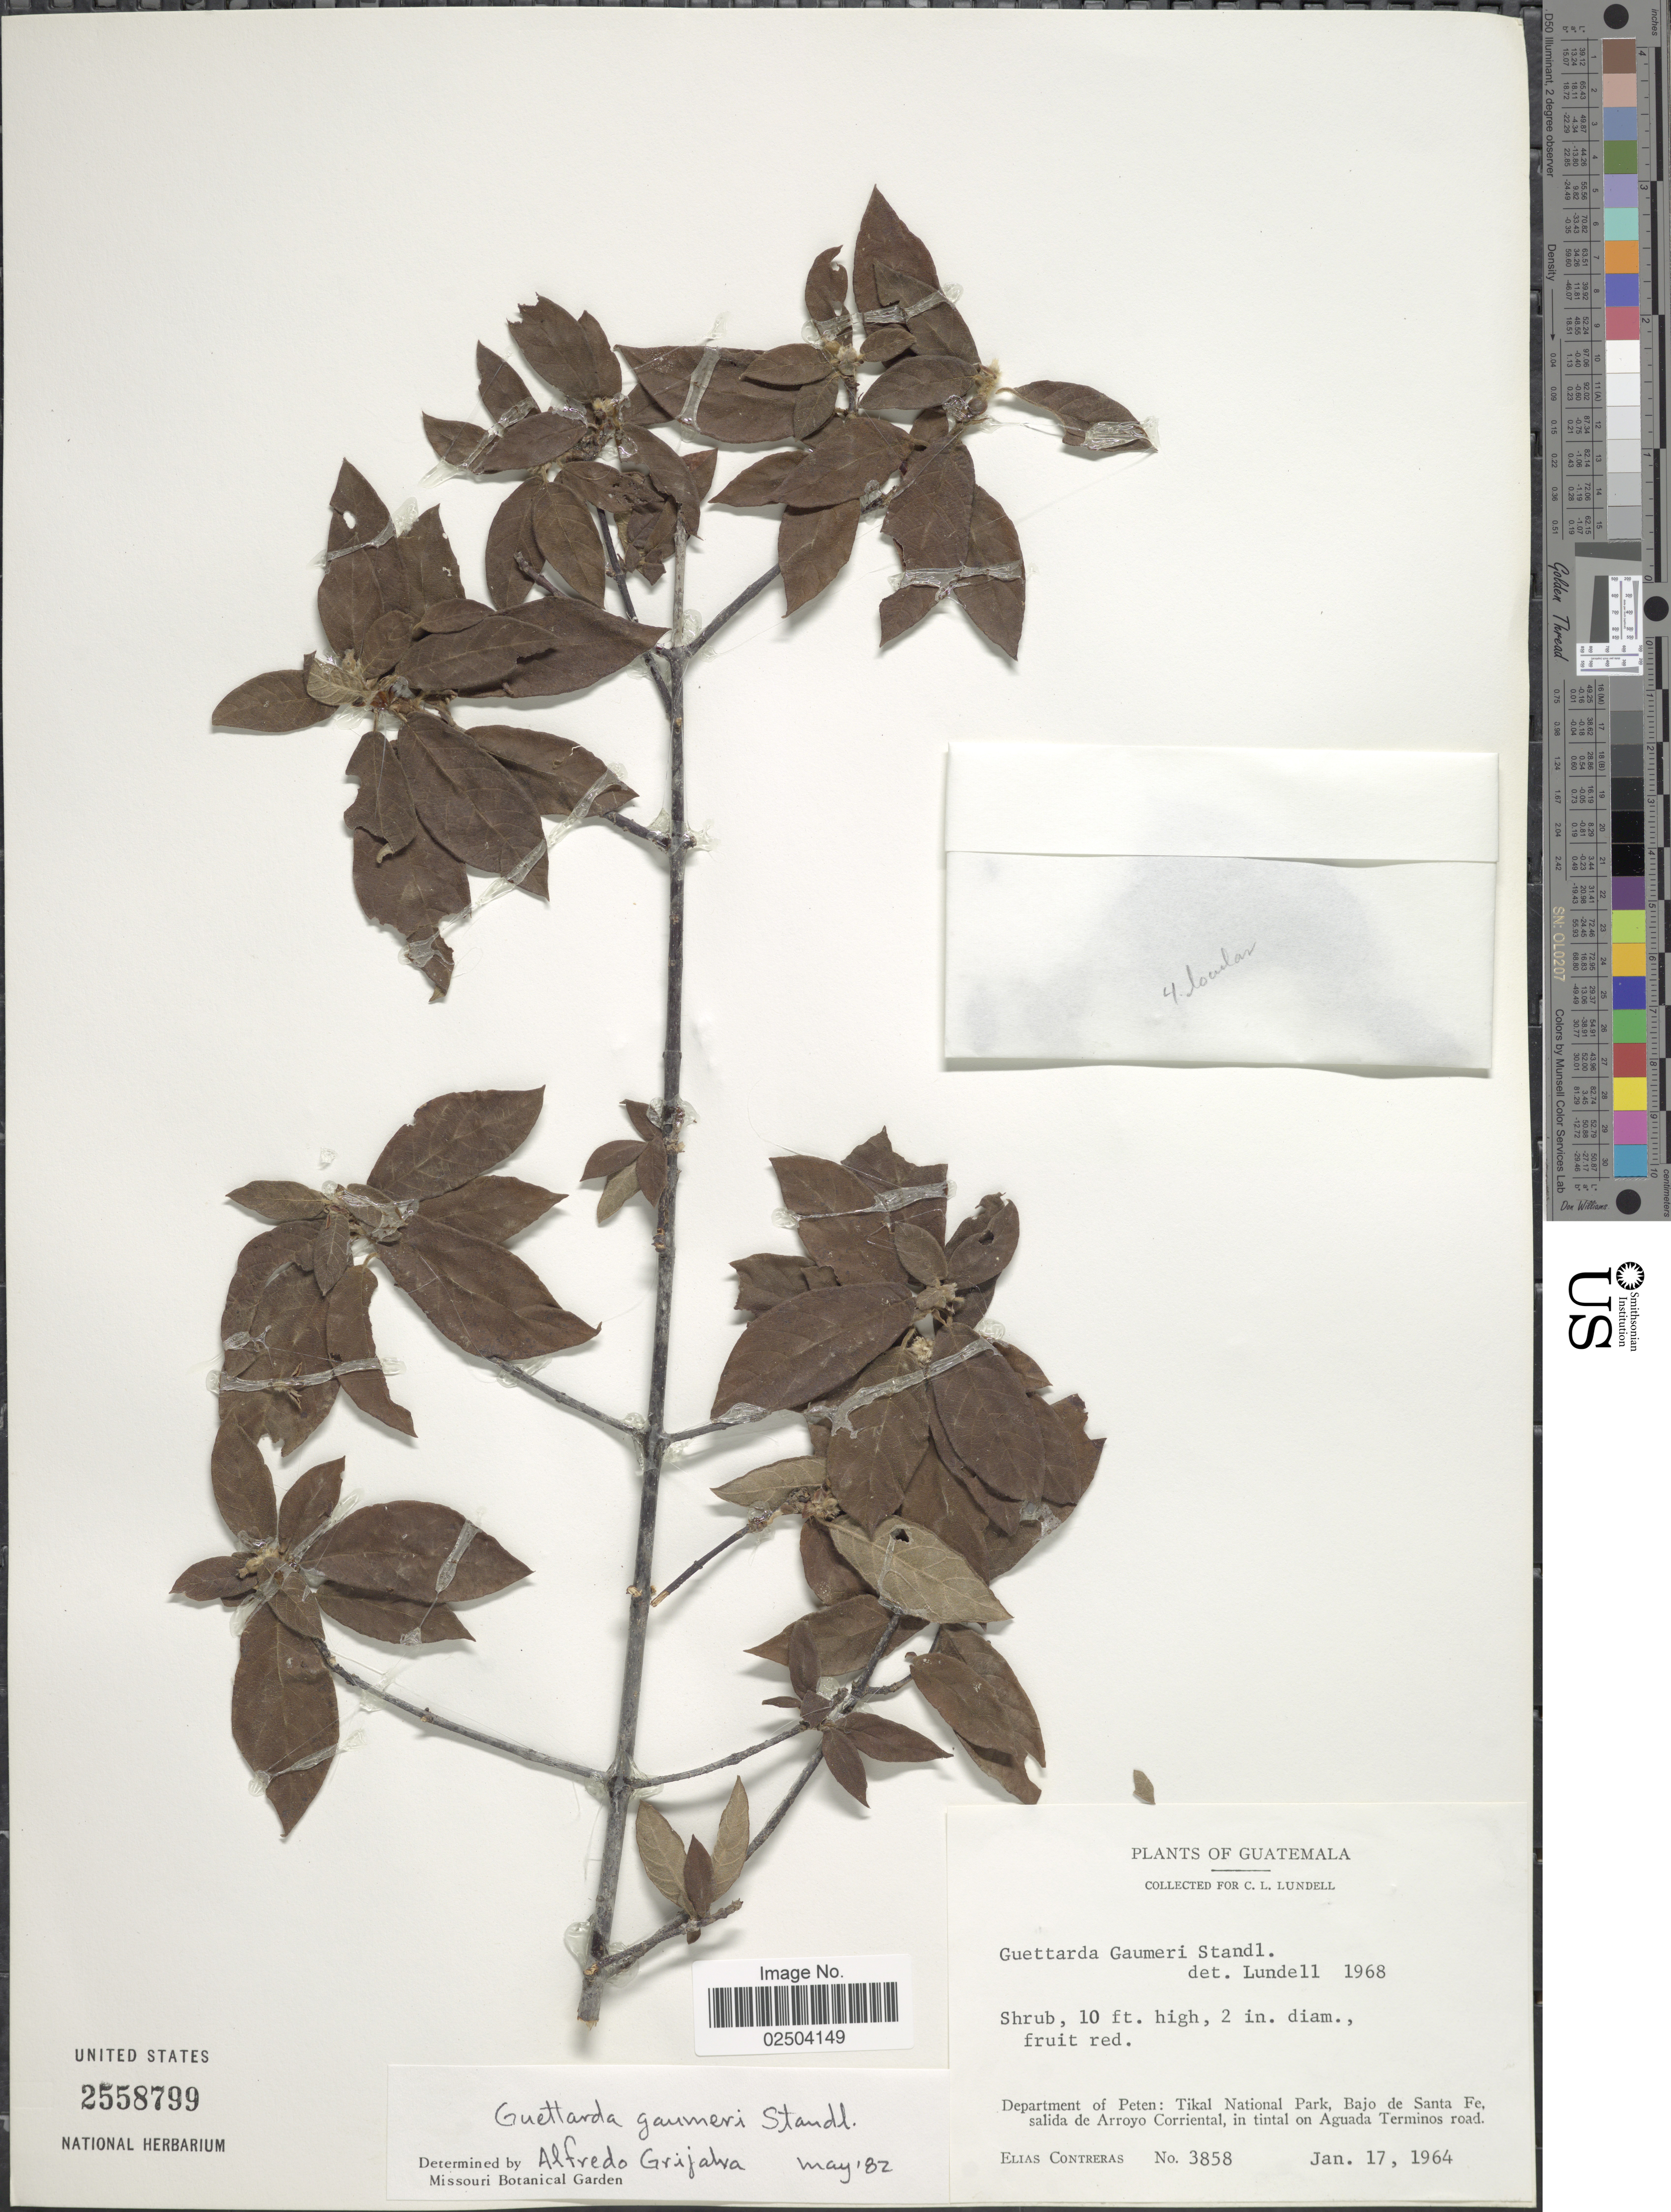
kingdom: Plantae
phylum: Tracheophyta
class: Magnoliopsida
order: Gentianales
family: Rubiaceae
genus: Guettarda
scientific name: Guettarda gaumeri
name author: Standl.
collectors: E. Contreras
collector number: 3858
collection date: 1964-01-17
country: Guatemala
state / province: El Petén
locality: Department of Peten: Tikal National Park, Bajo de Santa Fe, salida de Arroyo Corriental, in tintal on Aguada Terminos road.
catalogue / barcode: US 2558799